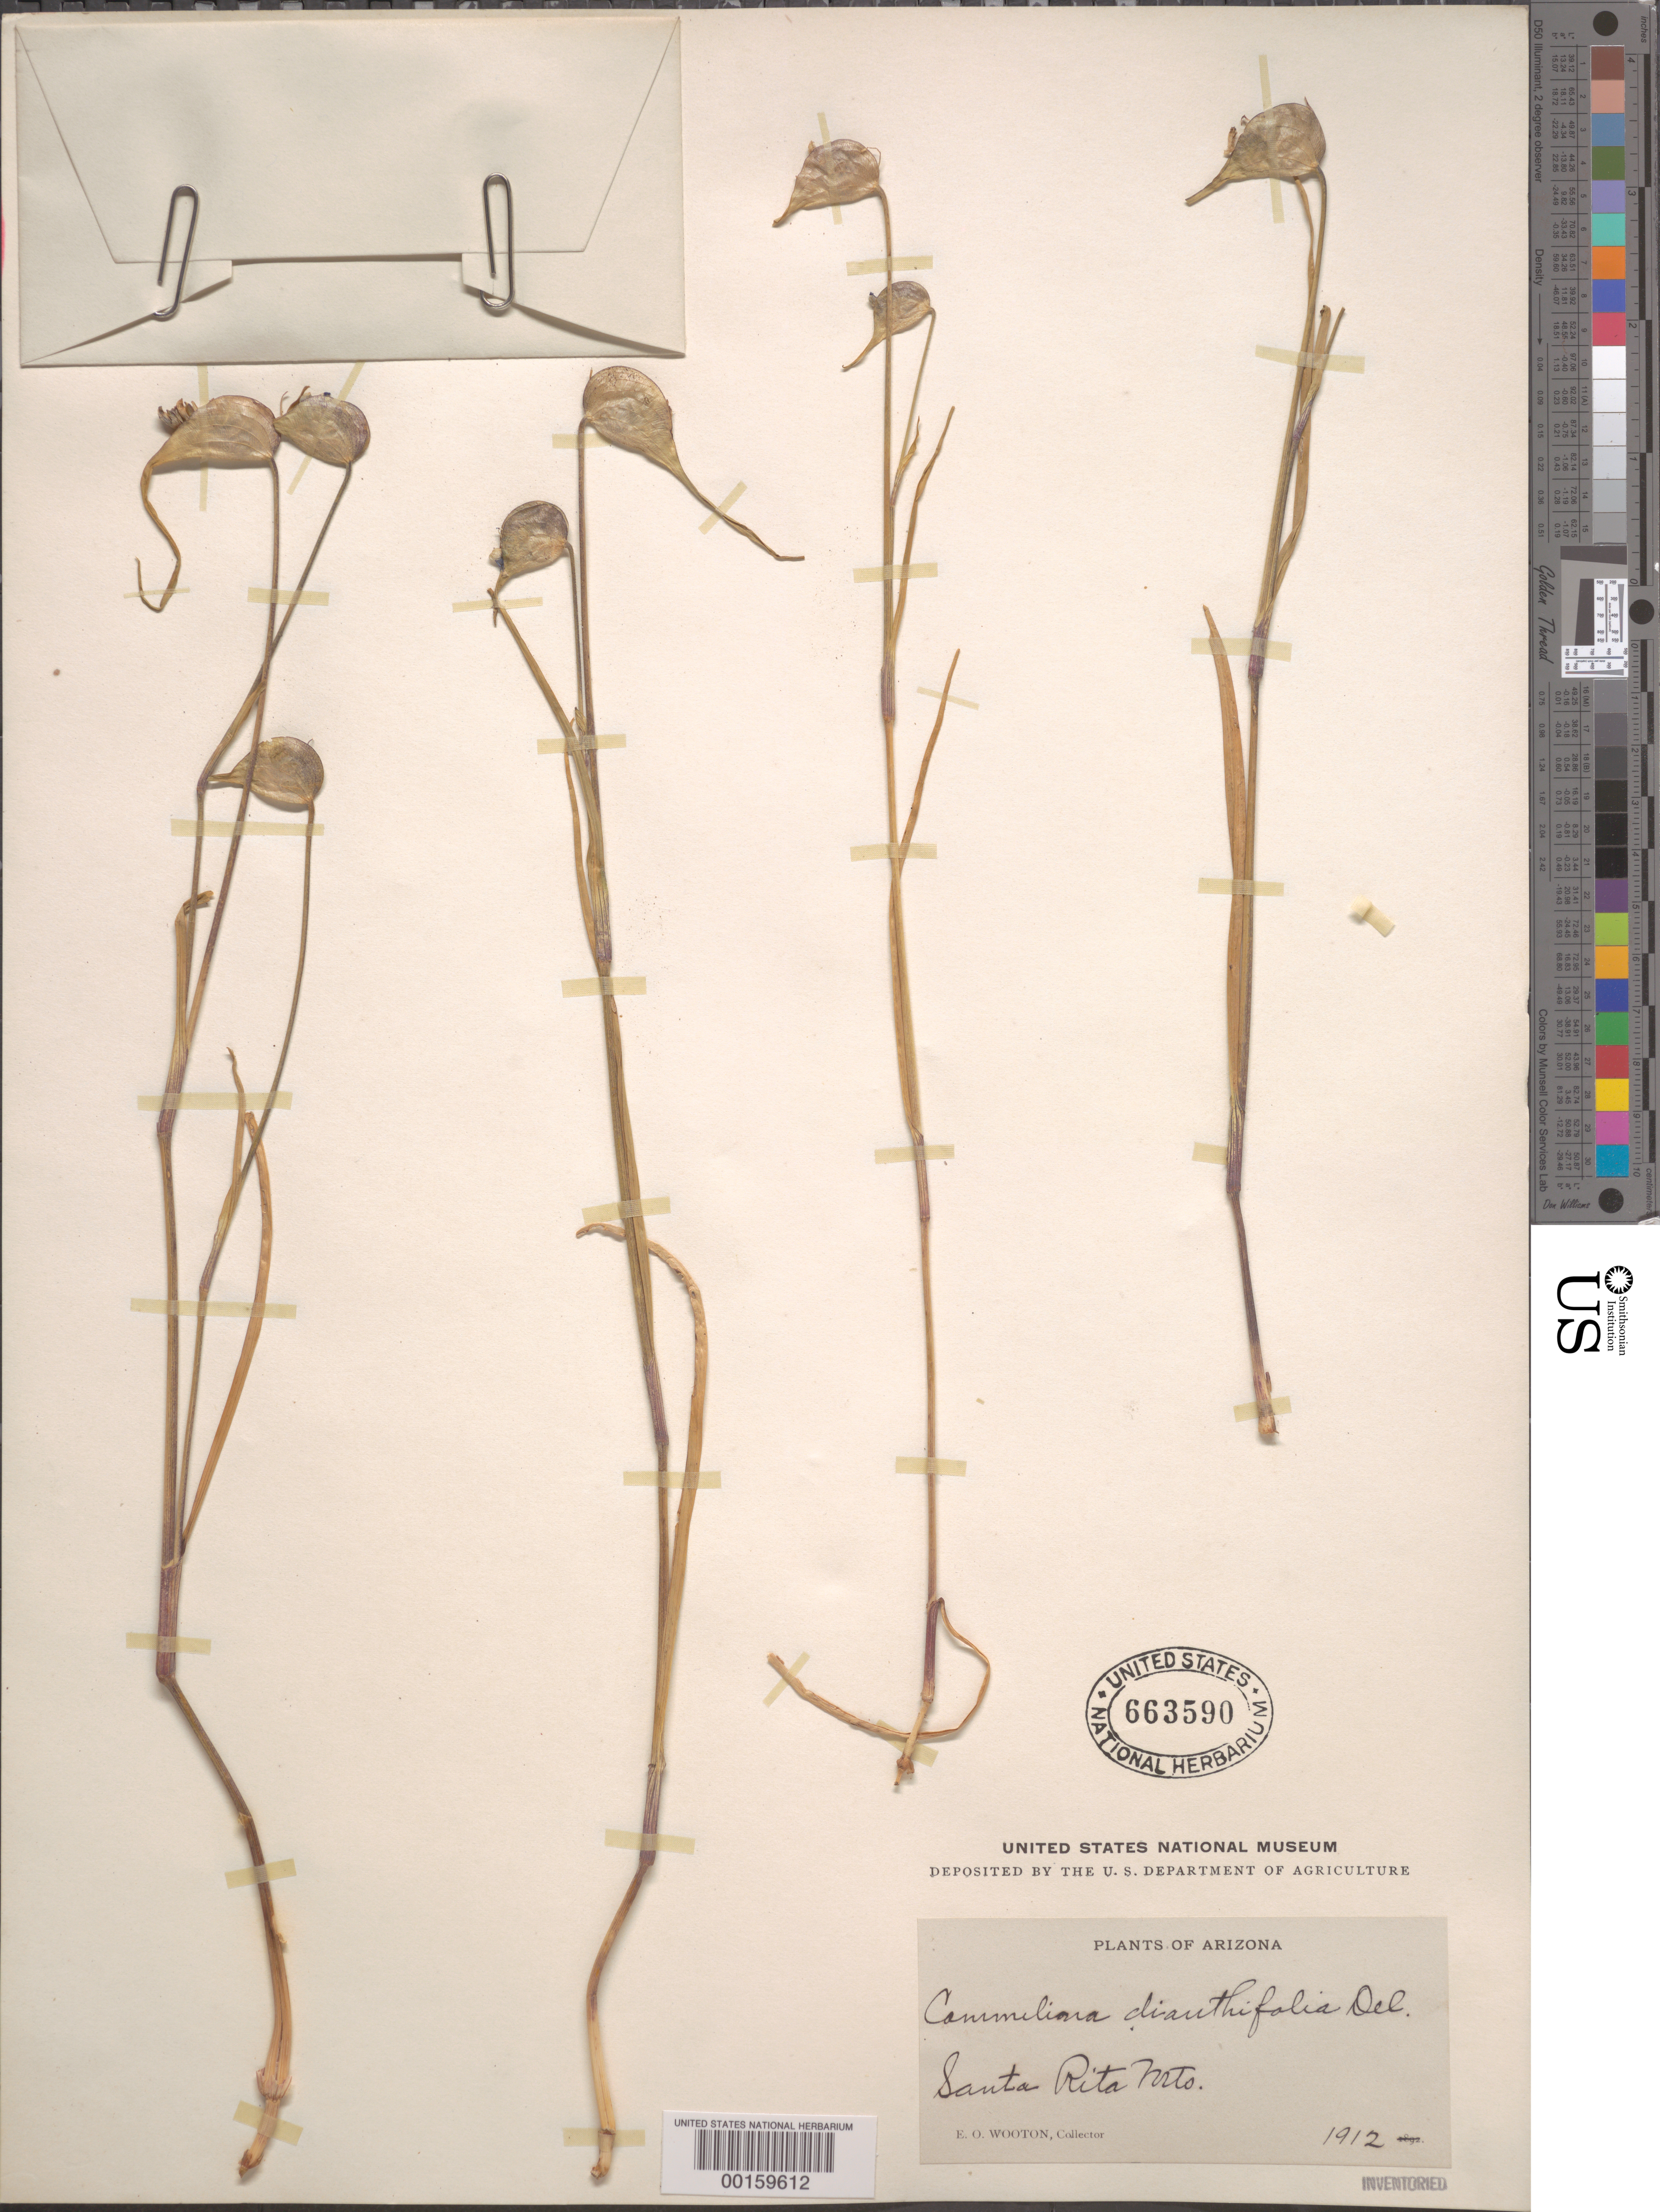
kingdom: Plantae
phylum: Tracheophyta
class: Liliopsida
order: Commelinales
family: Commelinaceae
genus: Commelina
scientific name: Commelina dianthifolia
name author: Redouté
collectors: E. O. Wooton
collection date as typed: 1912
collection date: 1912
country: United States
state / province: Arizona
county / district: Pima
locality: Santa rita mts.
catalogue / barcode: US 663590